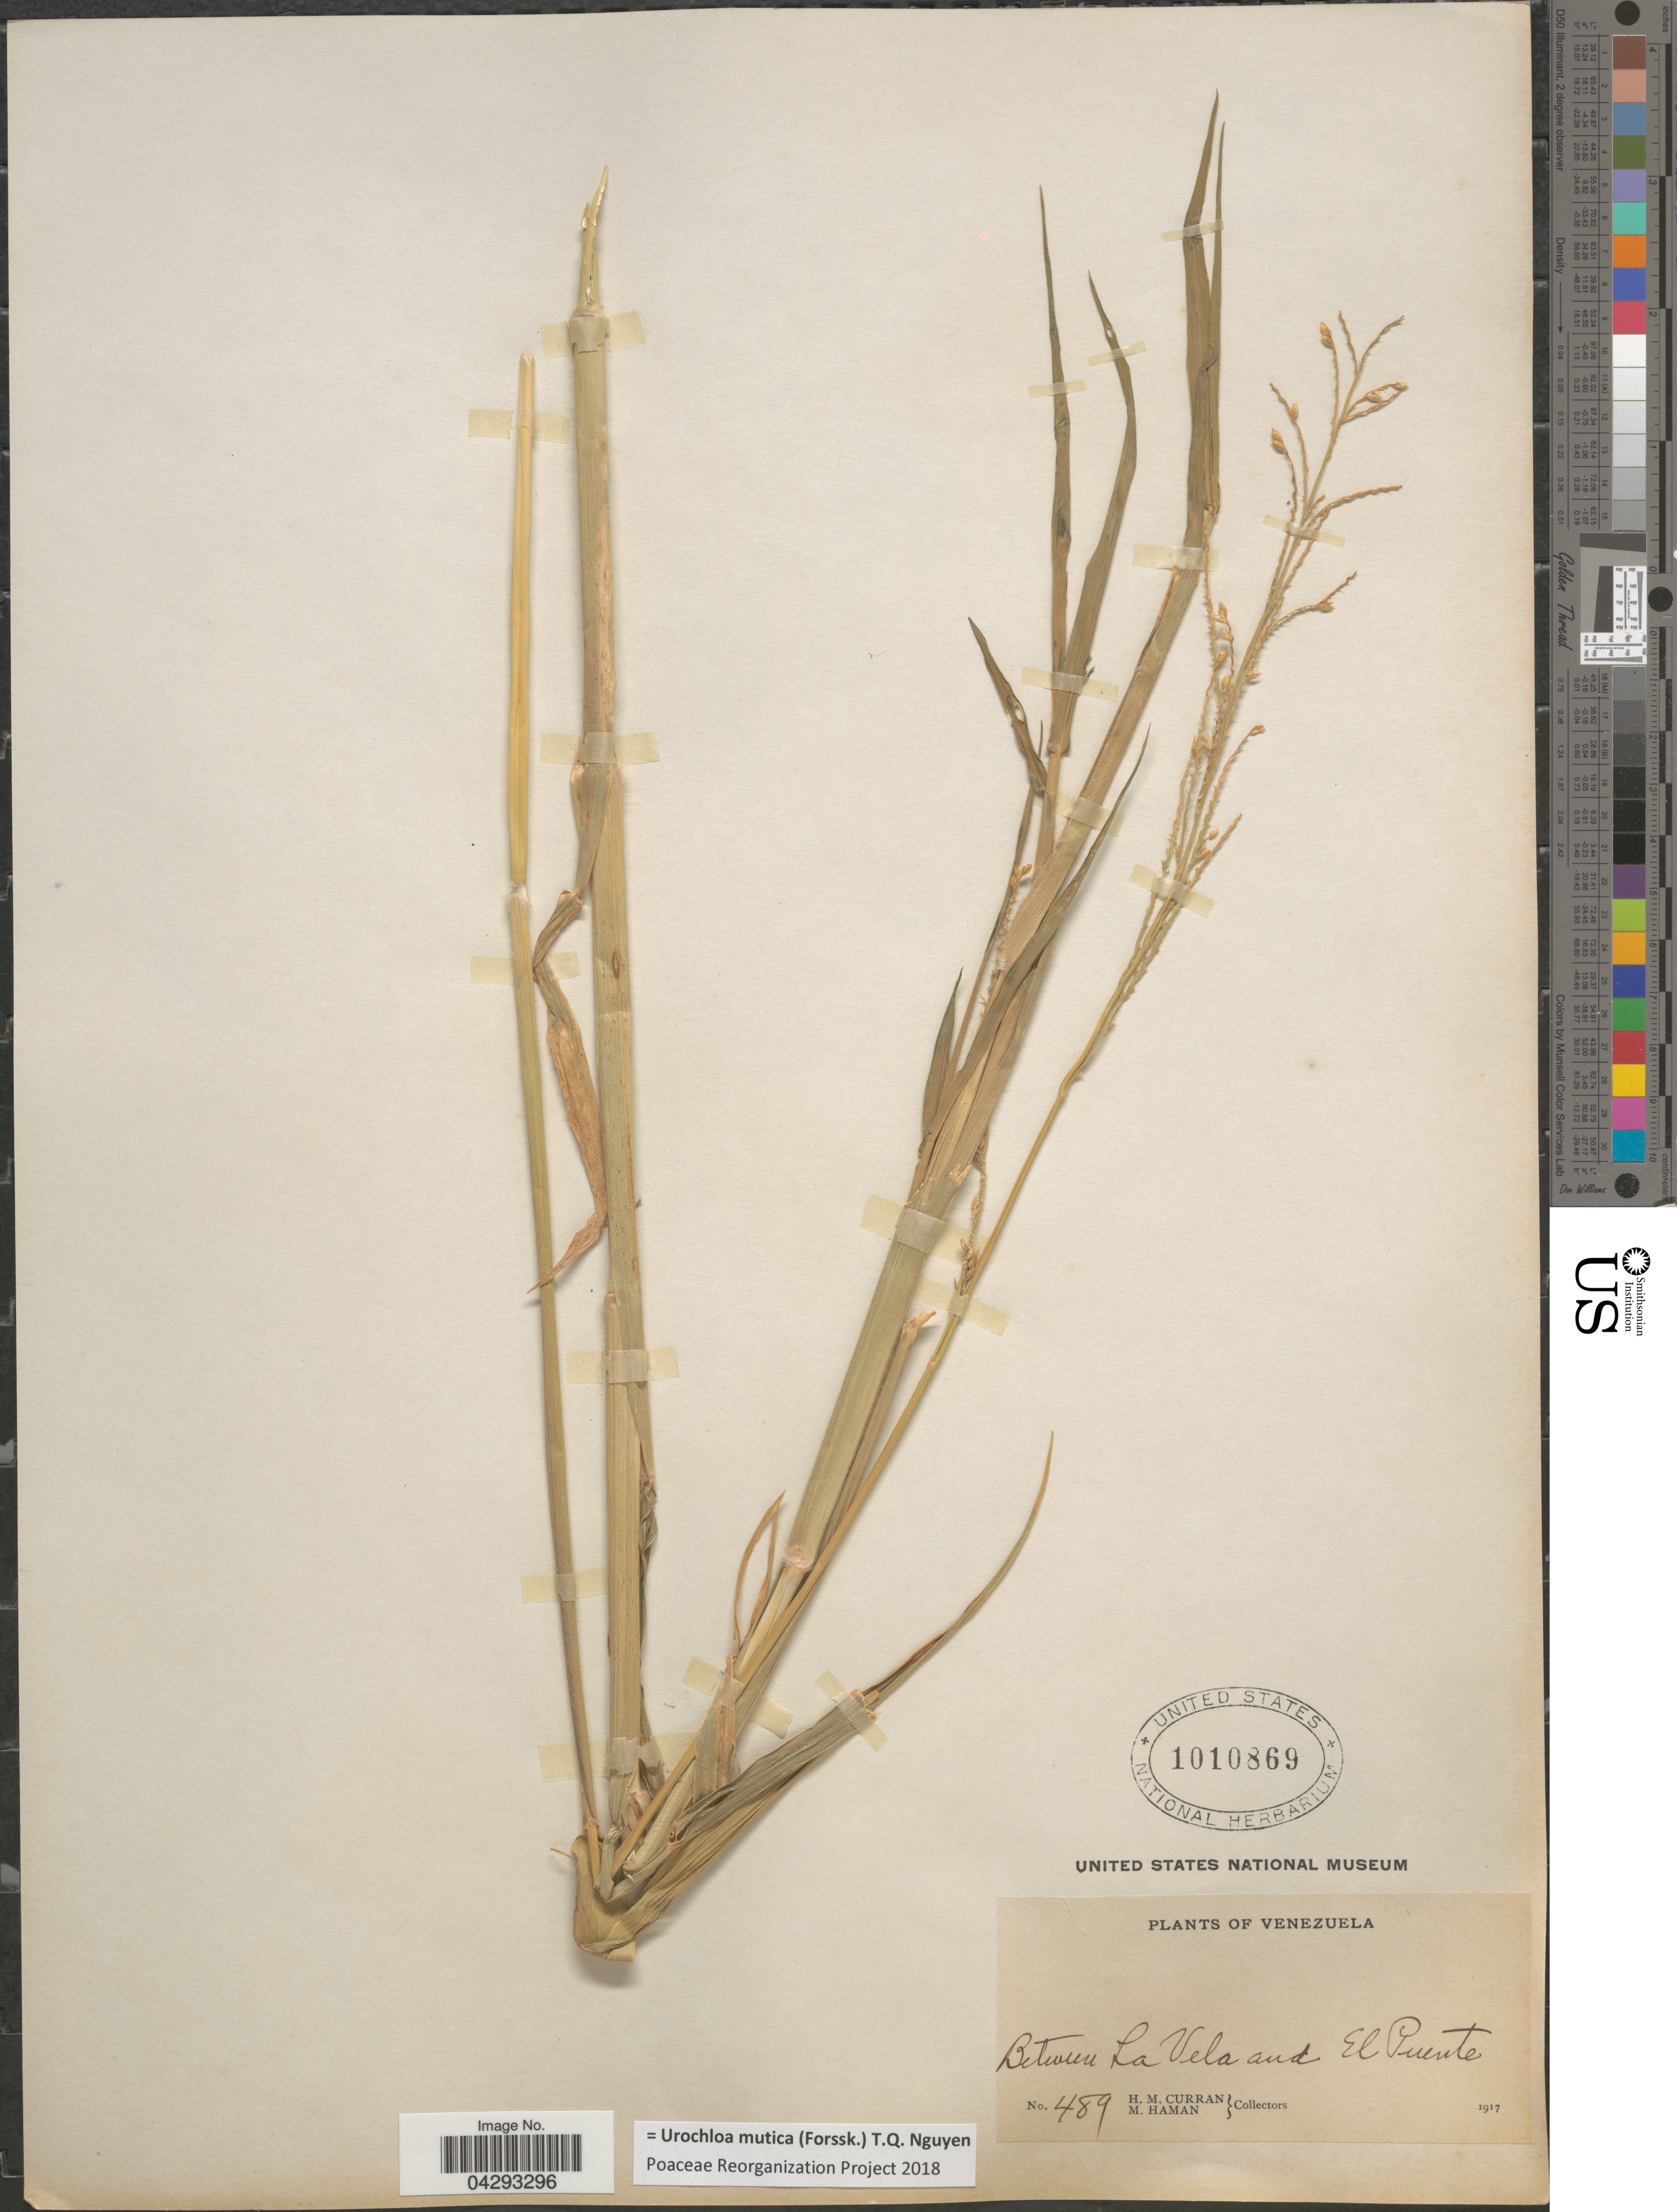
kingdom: Plantae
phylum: Tracheophyta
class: Liliopsida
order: Poales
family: Poaceae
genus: Urochloa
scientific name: Urochloa mutica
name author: (Forssk.) T.Q. Nguyen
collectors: H. M. Curran & M. Haman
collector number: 489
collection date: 1917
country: Venezuela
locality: Between La Vela and El Puente.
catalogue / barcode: US 1010869